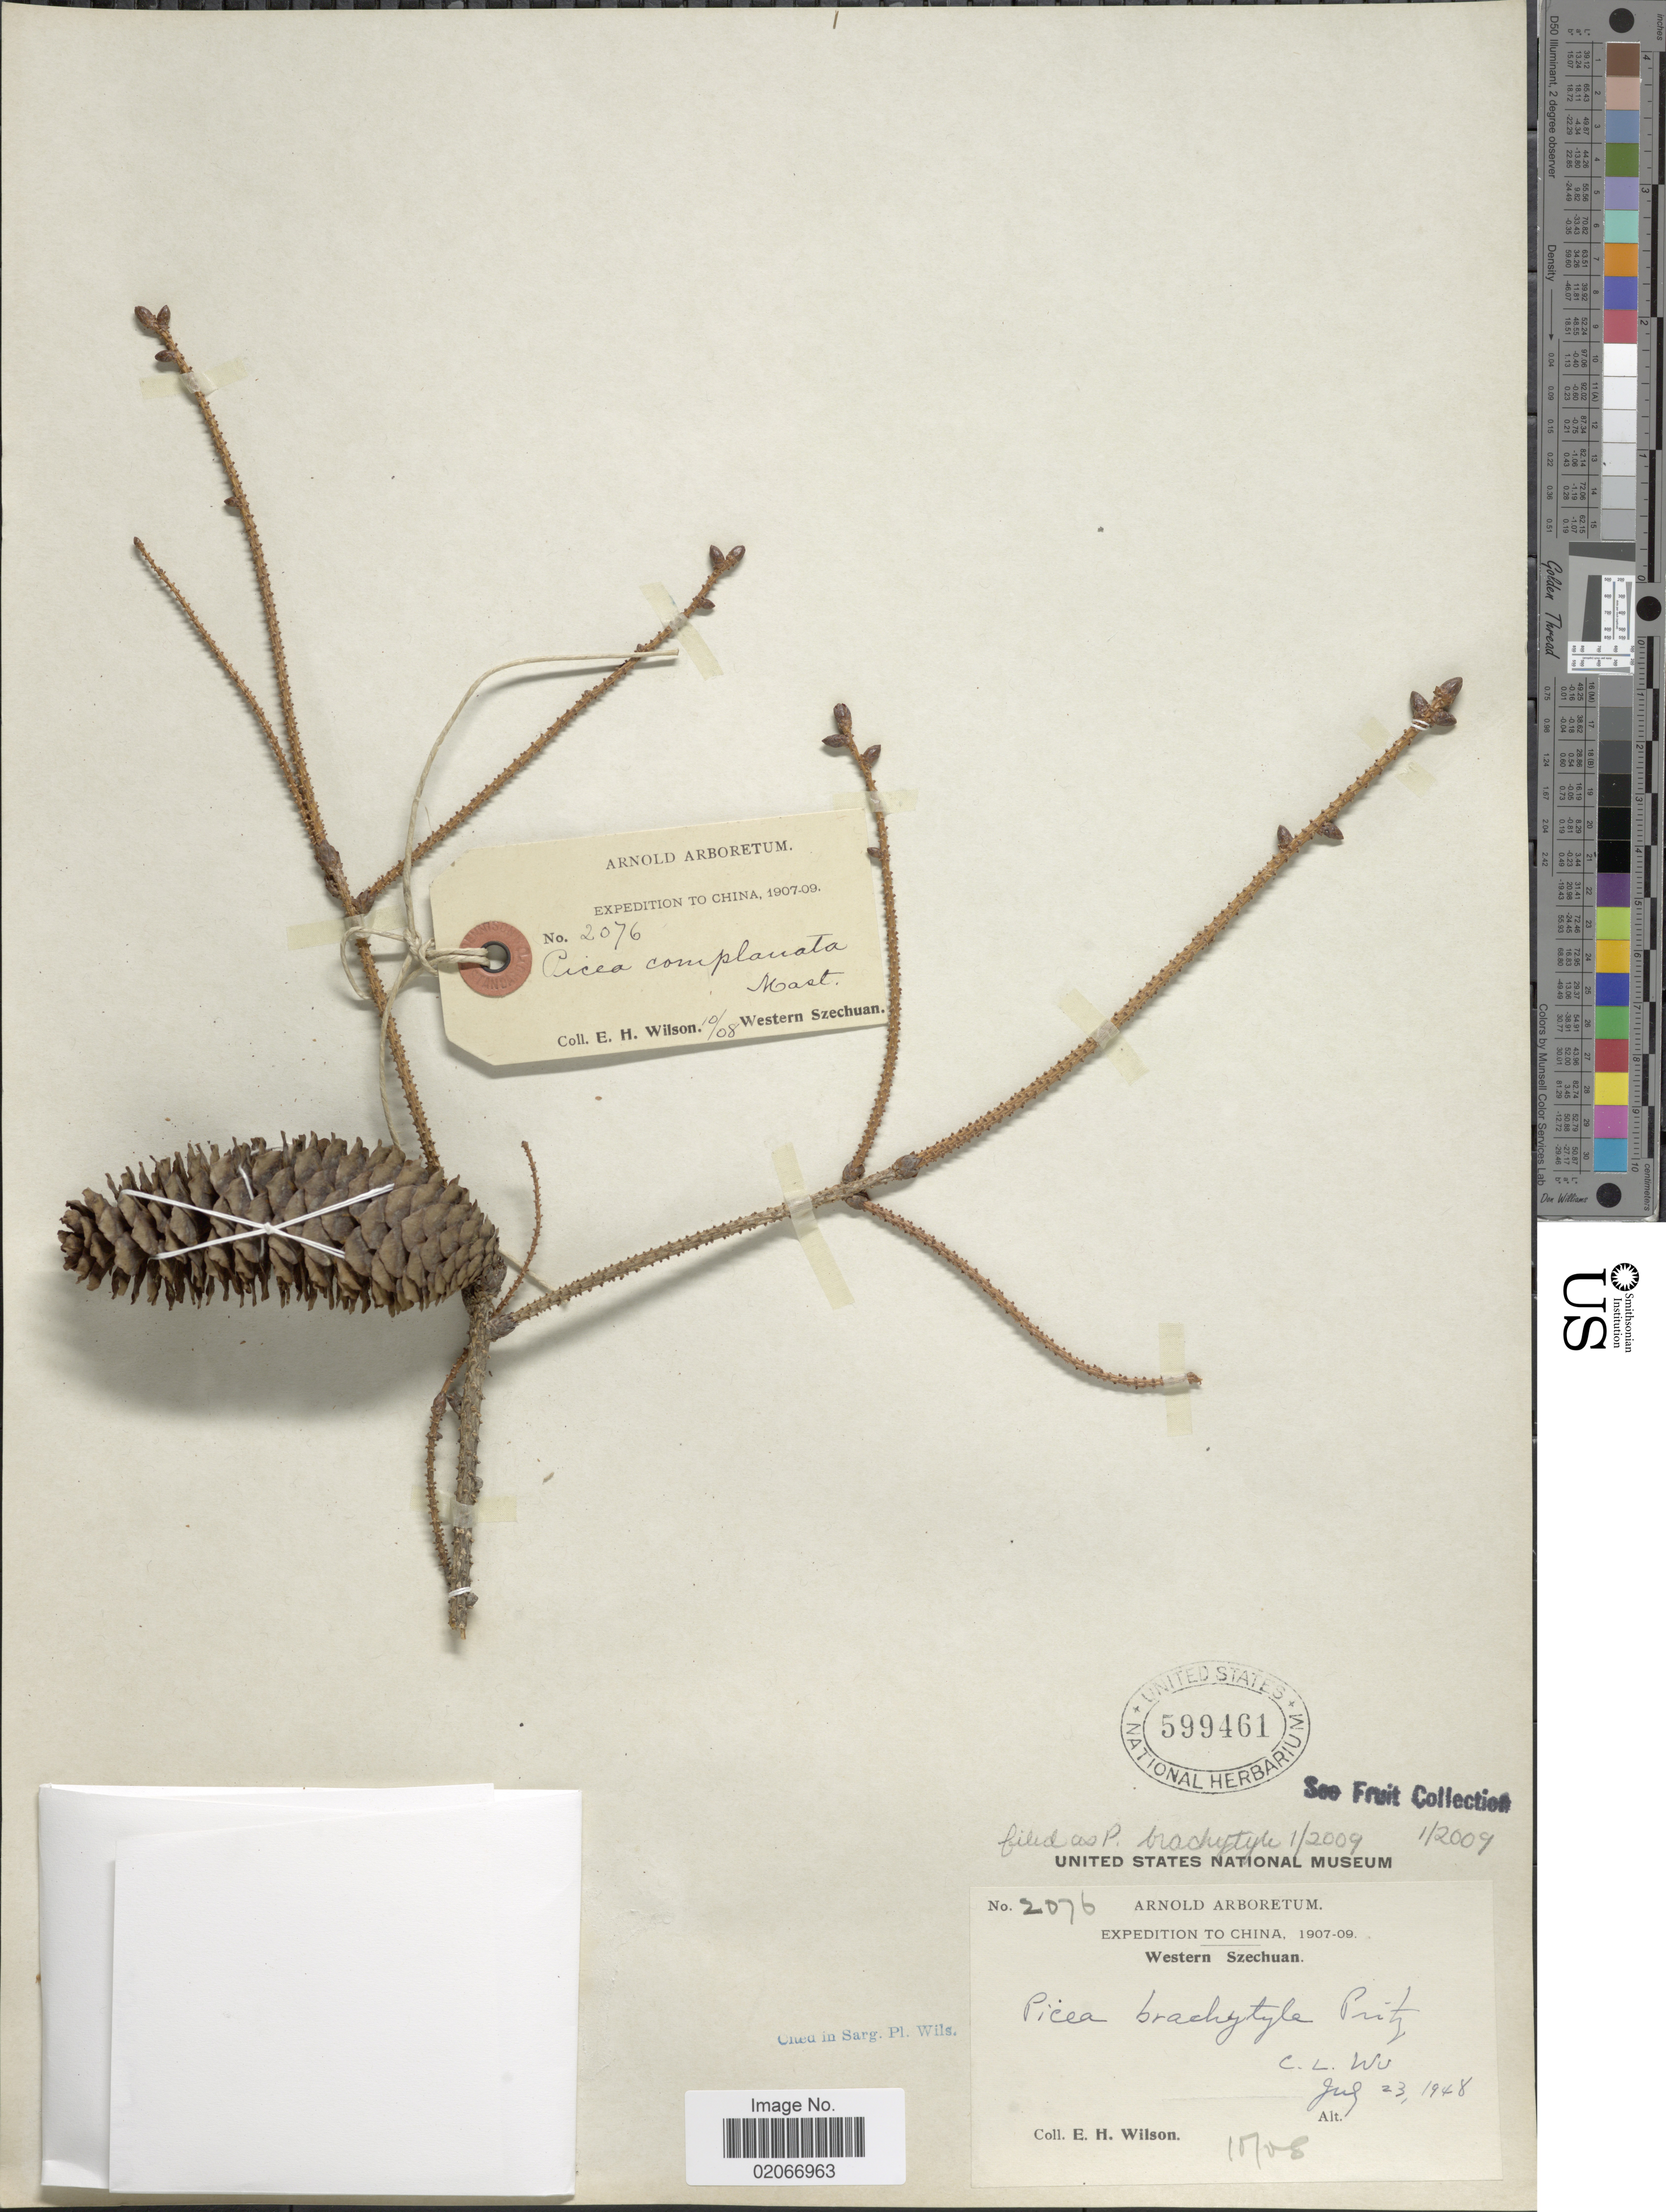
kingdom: Plantae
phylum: Tracheophyta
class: Pinopsida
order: Pinales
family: Pinaceae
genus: Picea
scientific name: Picea brachytyla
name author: (Franch.) E. Pritz.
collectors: E. Wilson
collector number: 2076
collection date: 1908-10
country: China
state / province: Sichuan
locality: Western Szechuan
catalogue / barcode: US 599461